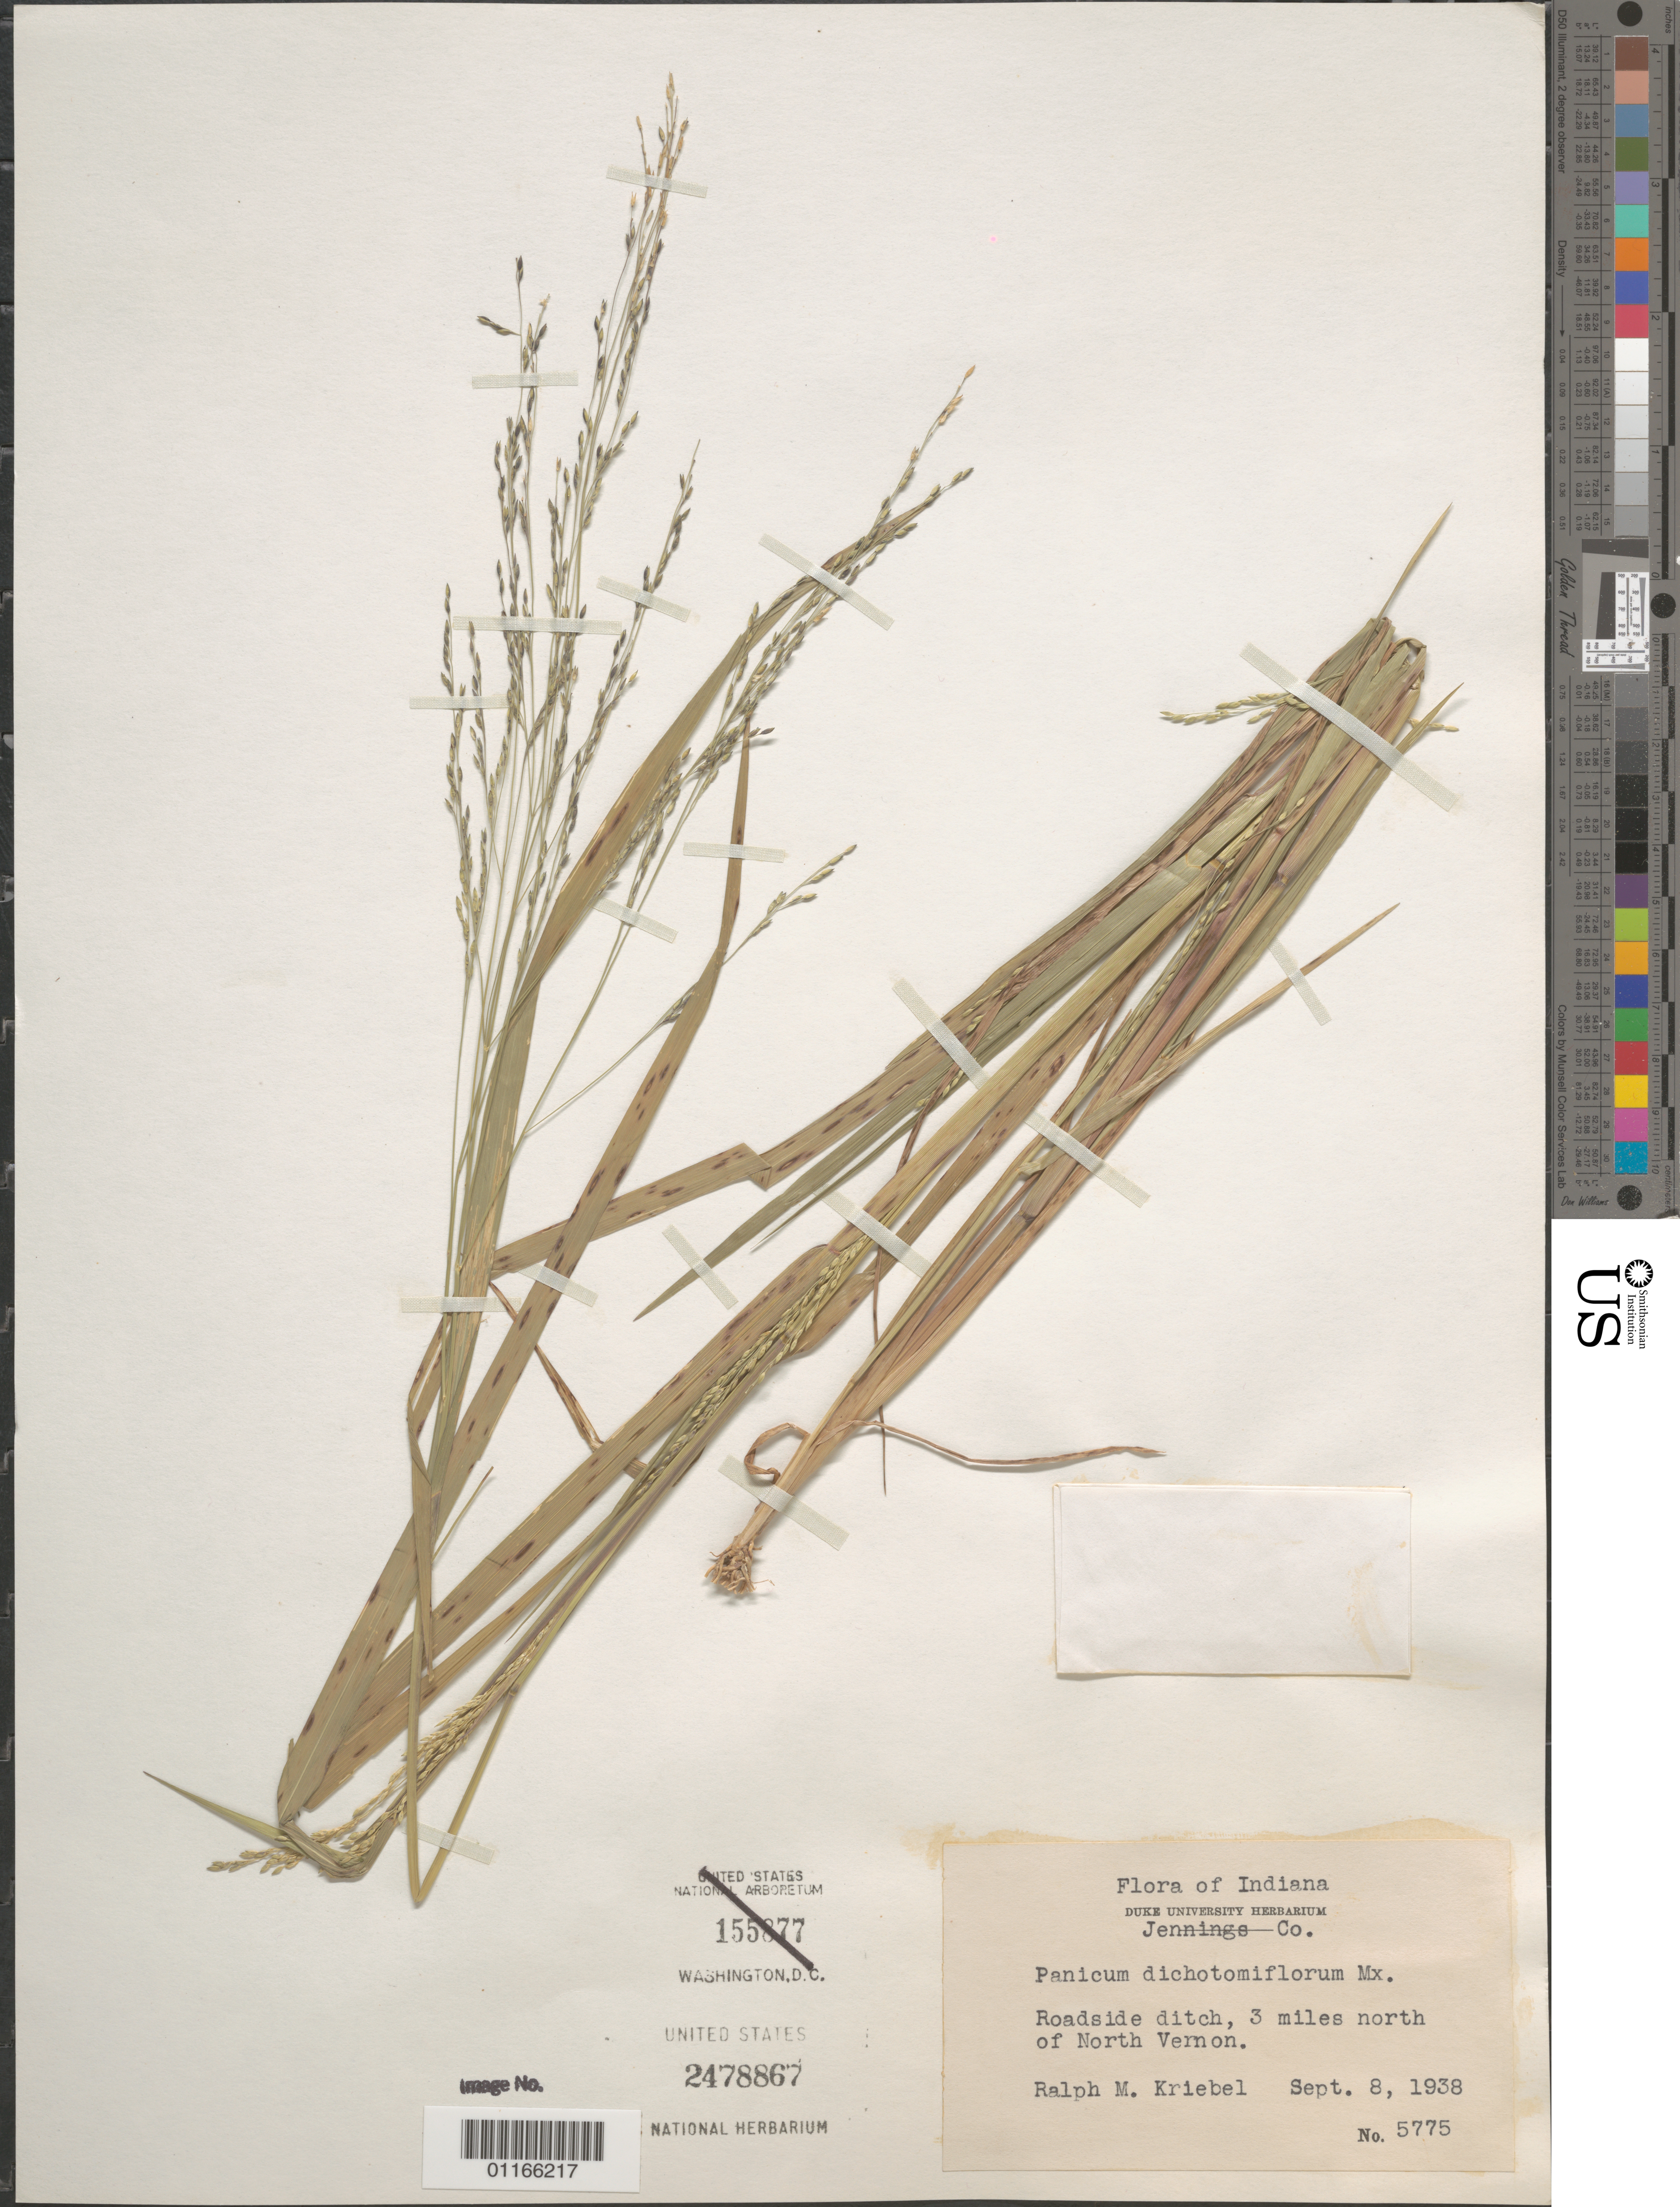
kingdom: Plantae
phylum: Tracheophyta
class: Liliopsida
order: Poales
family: Poaceae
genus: Panicum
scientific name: Panicum dichotomiflorum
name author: Michx.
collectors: R. M. Kriebel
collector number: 5775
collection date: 1938-09-08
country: United States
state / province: Indiana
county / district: Jennings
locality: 3 miles north of North Vernon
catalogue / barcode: US 2478867